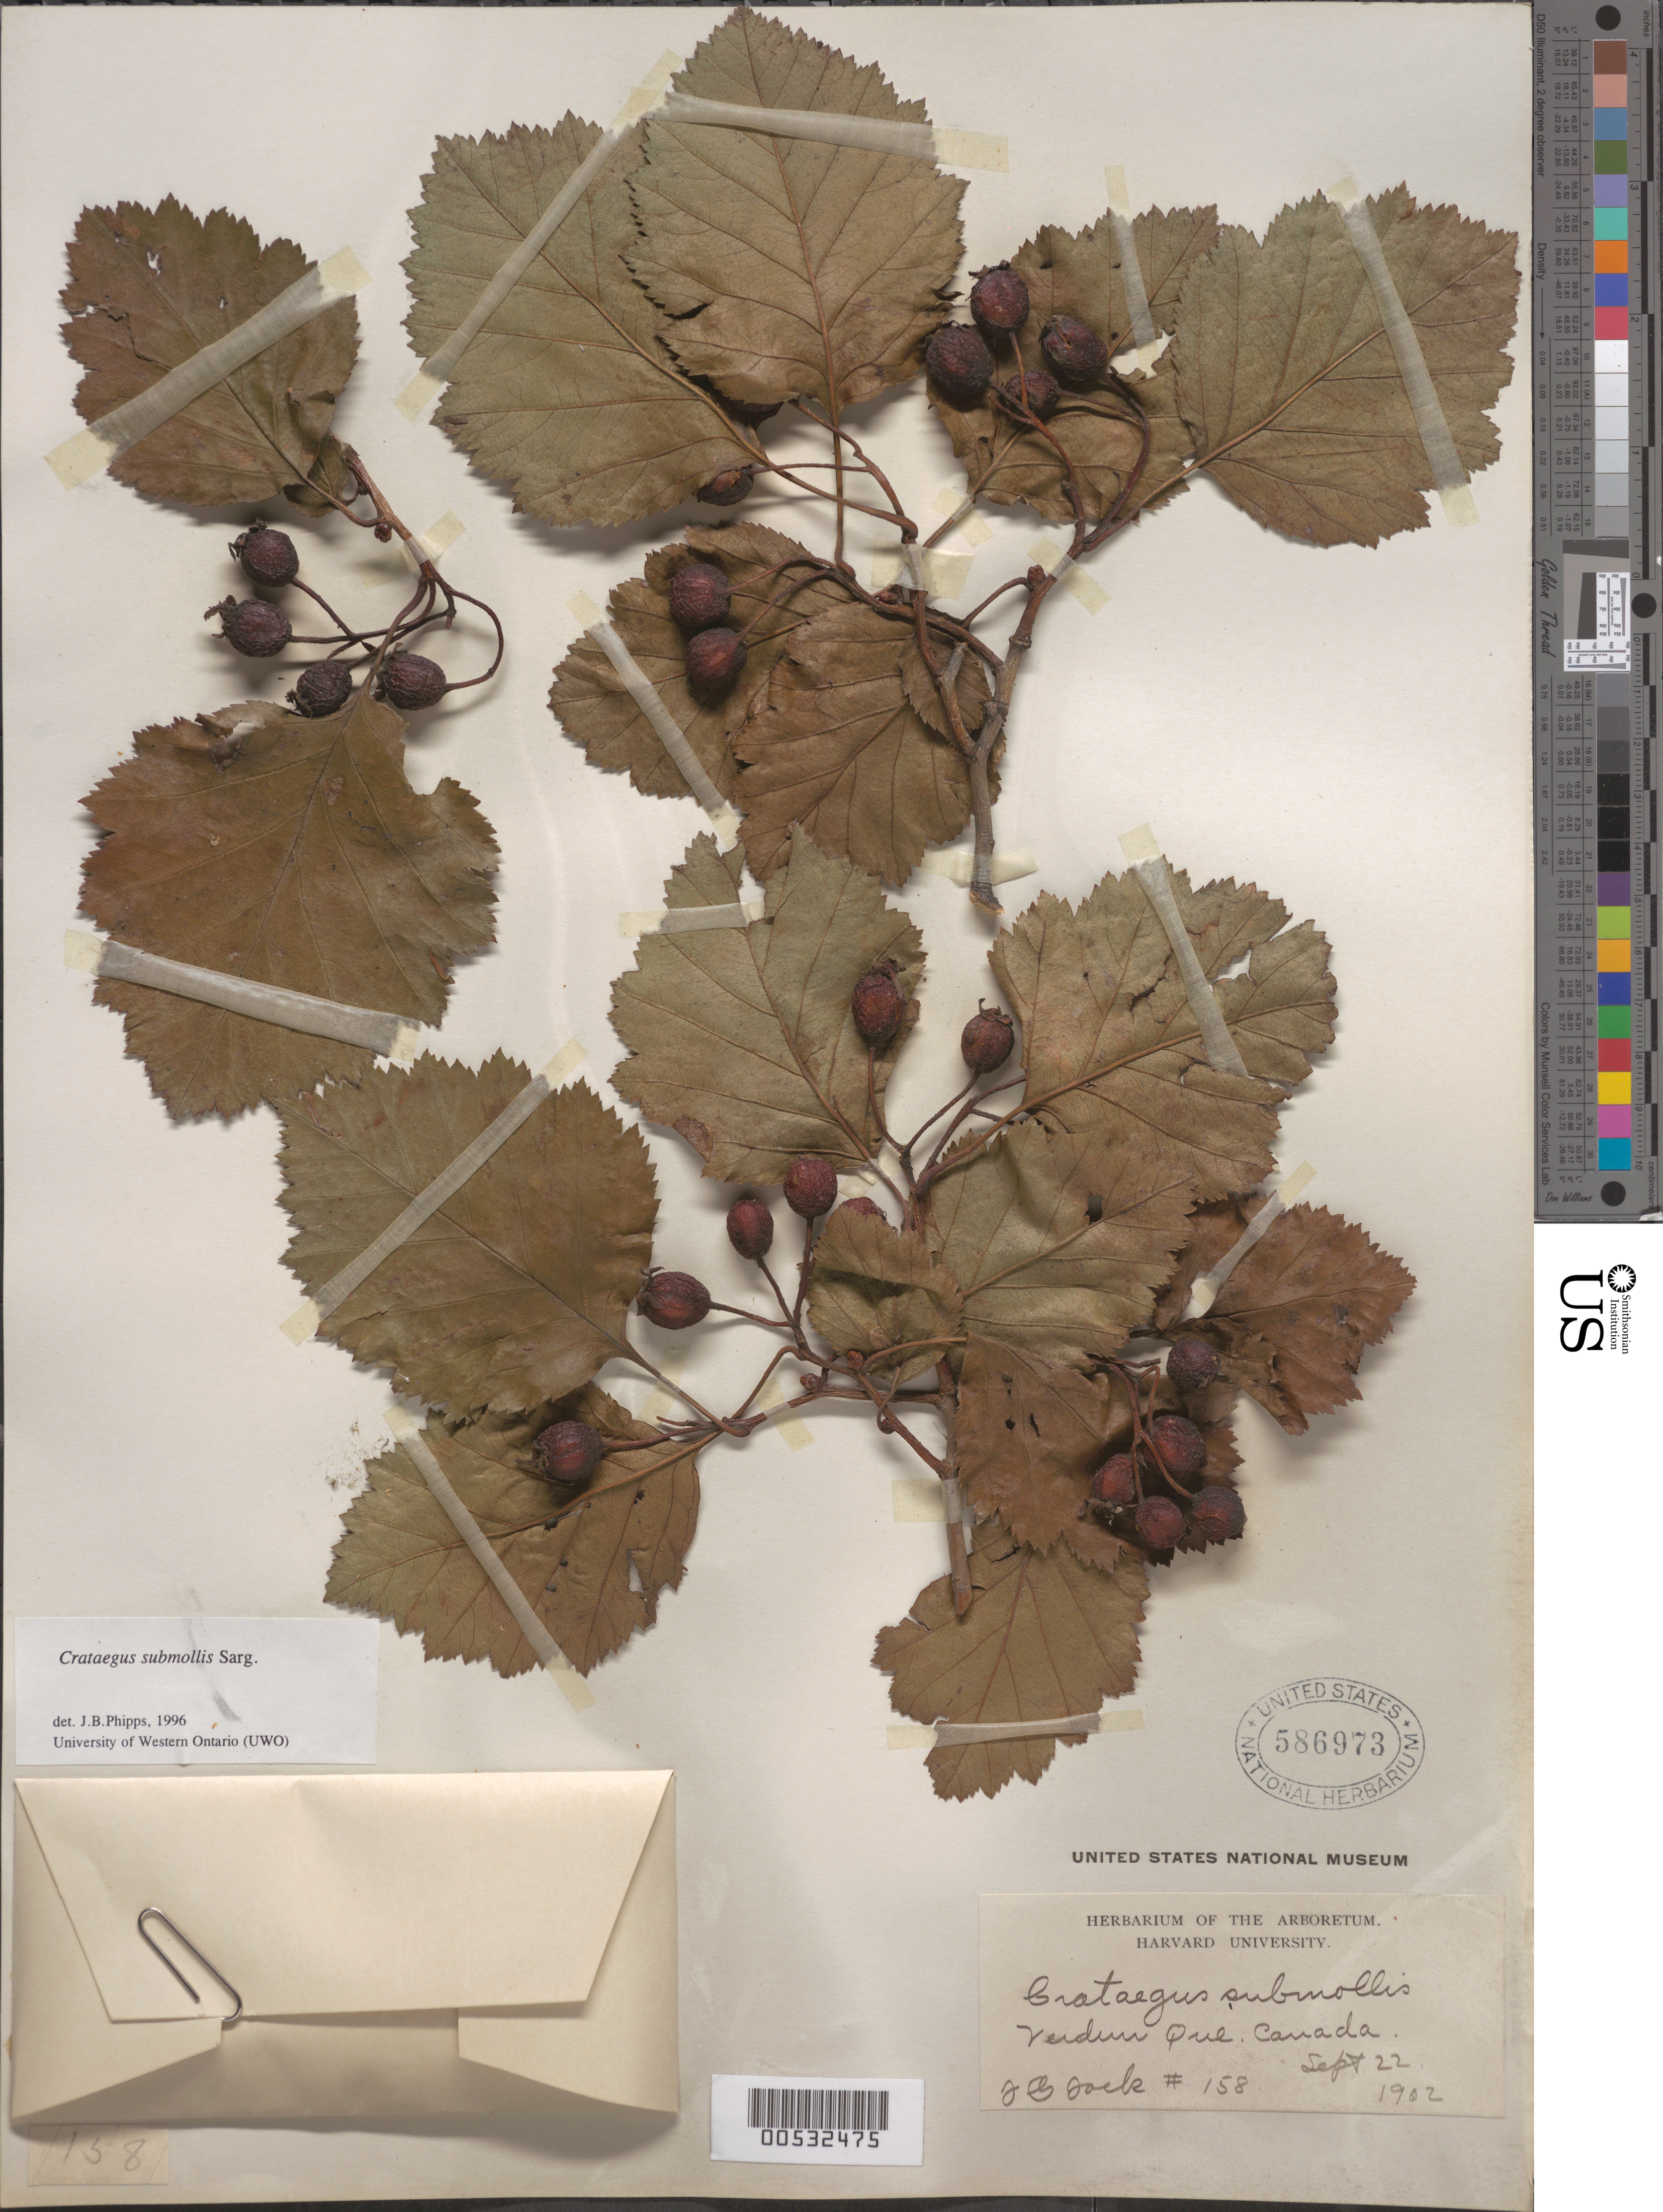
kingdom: Plantae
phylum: Tracheophyta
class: Magnoliopsida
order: Rosales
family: Rosaceae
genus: Crataegus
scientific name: Crataegus submollis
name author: Sarg.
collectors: J. G. Jack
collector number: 158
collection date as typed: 22 Sep 1902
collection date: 1902-09-22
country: Canada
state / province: Quebec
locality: Verdun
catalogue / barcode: US 586973